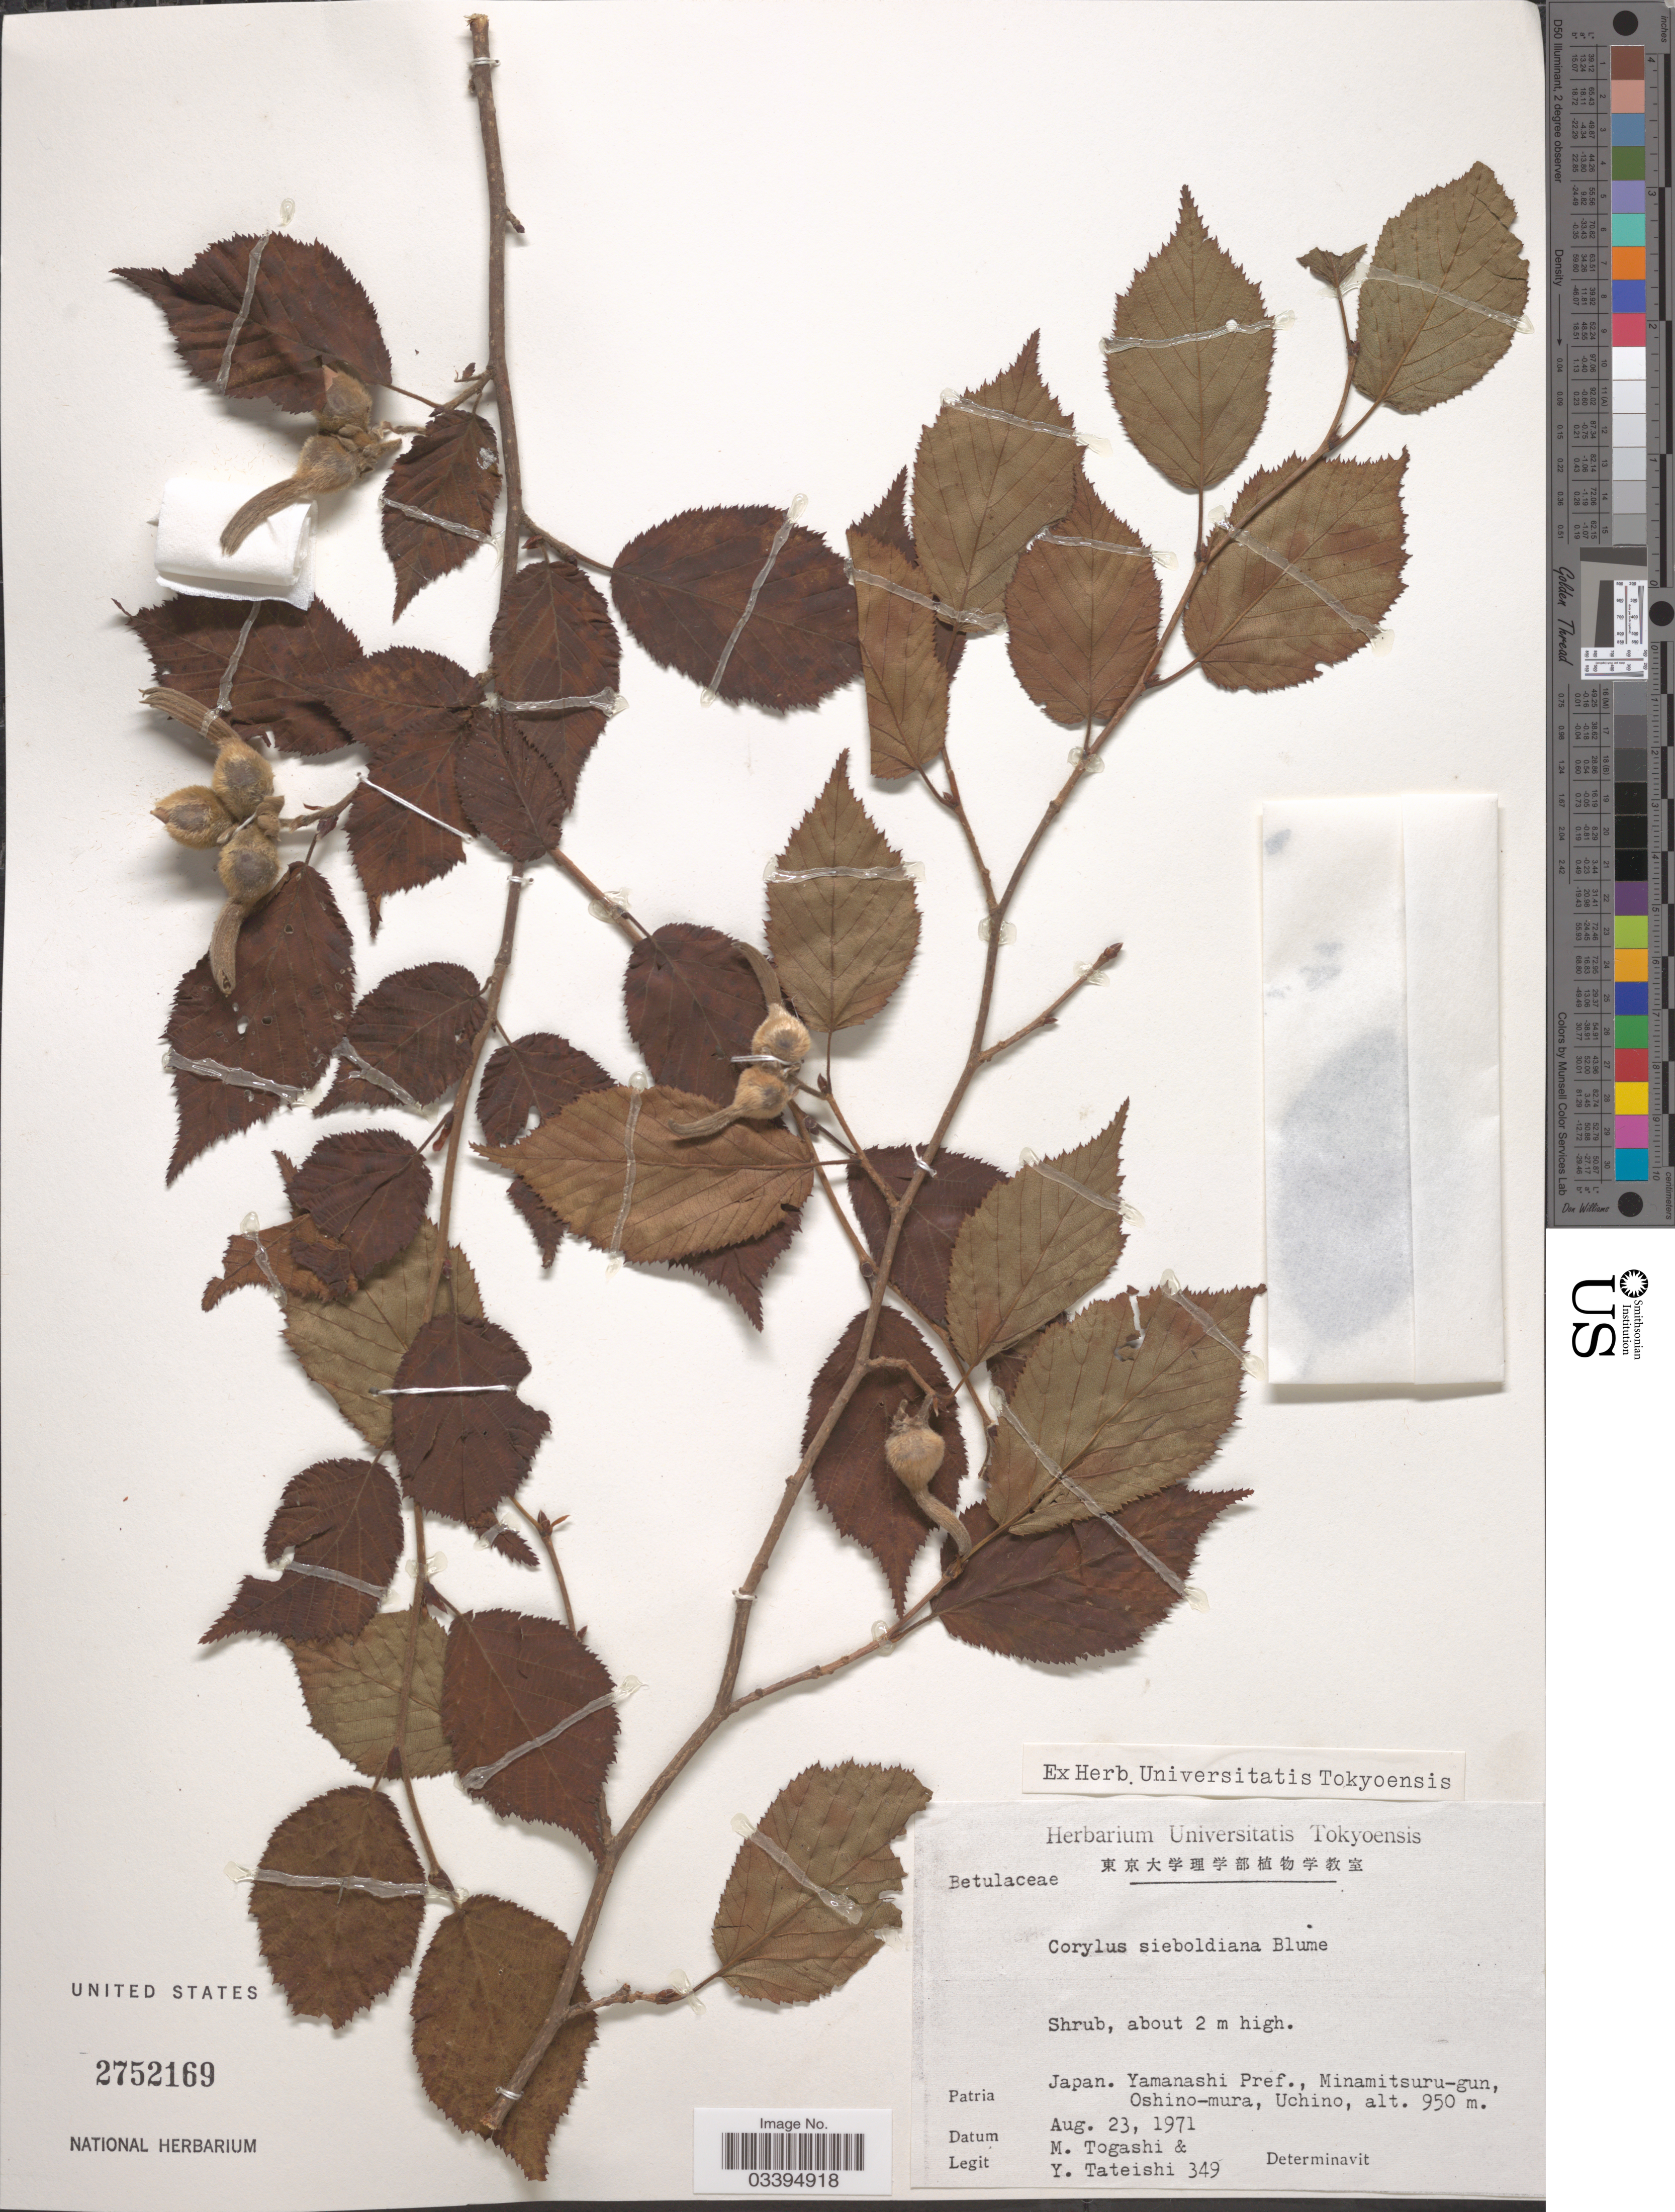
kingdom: Plantae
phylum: Tracheophyta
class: Magnoliopsida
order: Fagales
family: Betulaceae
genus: Corylus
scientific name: Corylus sieboldiana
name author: Blume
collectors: M. Togashi & Y. Tateishi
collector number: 349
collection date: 1971-08-23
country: Japan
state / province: Yamanasi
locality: Yamanashi Pref., Minamitsuru-gun, Oshino-mura, Uchino.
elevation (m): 950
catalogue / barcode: US 2752169